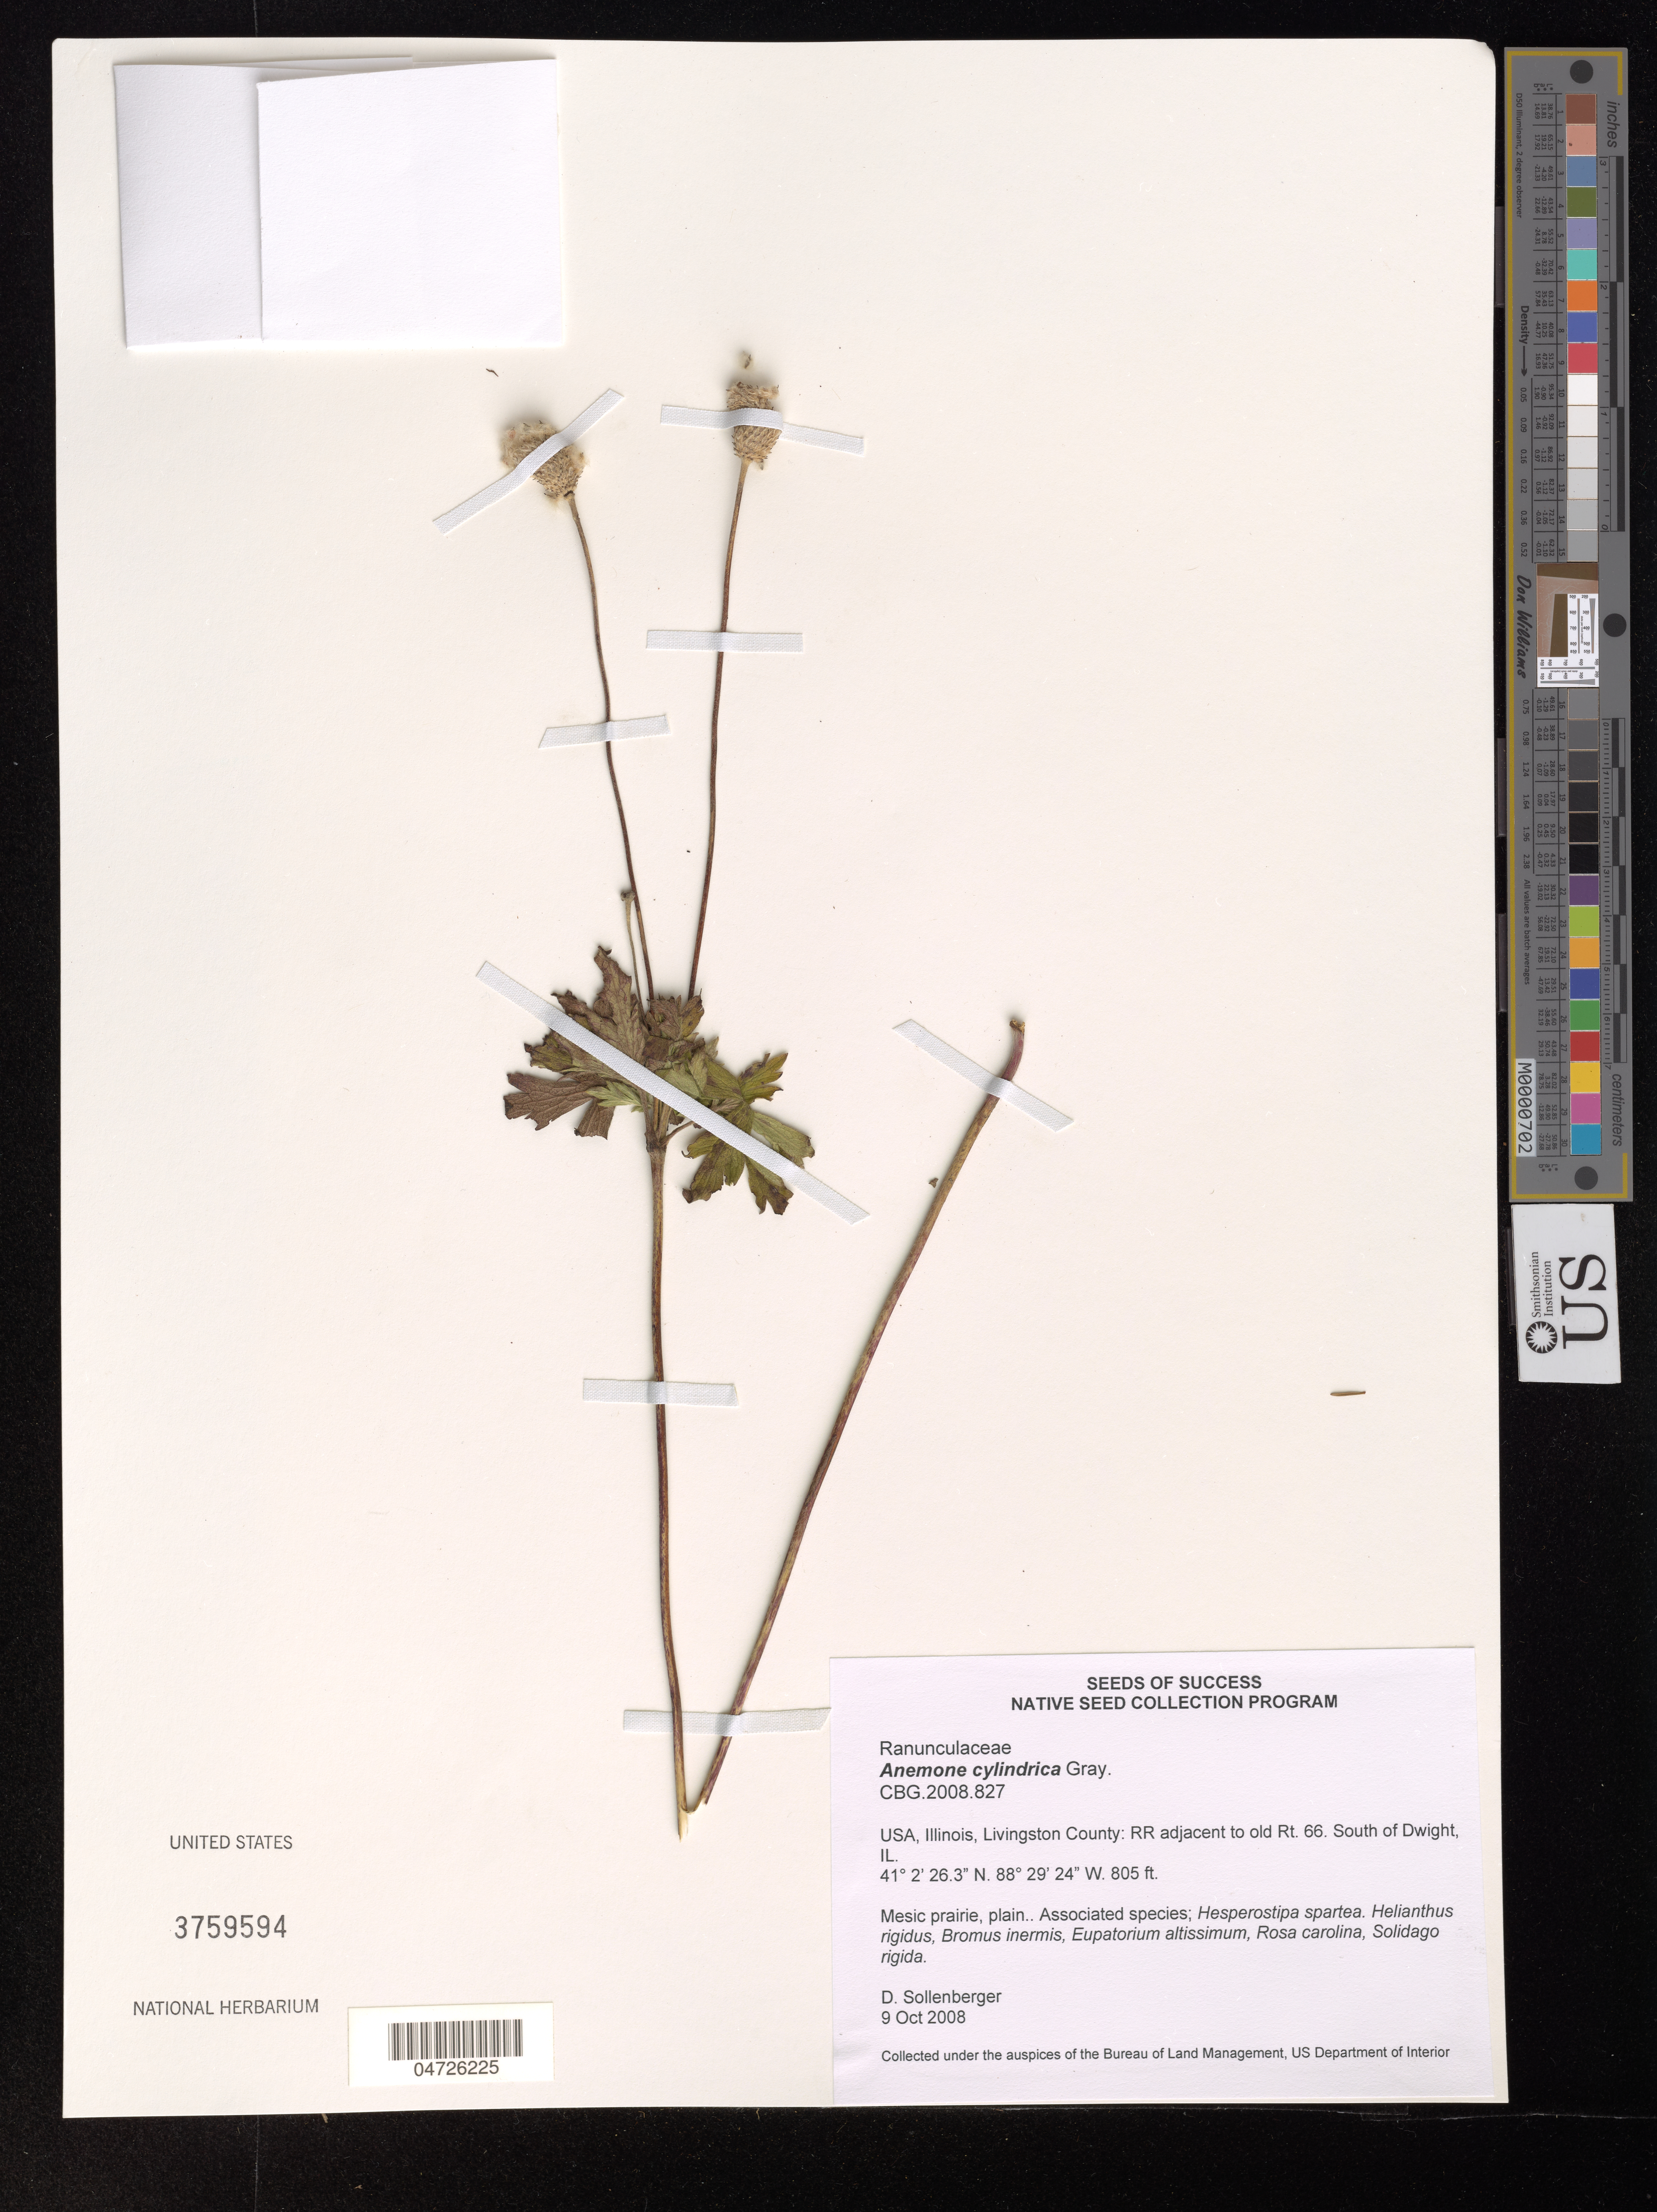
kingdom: Plantae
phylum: Tracheophyta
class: Magnoliopsida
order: Ranunculales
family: Ranunculaceae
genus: Anemone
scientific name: Anemone cylindrica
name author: A. Gray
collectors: D. Sollenberger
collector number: CBG.2008.827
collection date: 2008-10-09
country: United States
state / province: Illinois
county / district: Livingston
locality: Livingston County: RR adjacent to old Rt. 66. South of Dwight.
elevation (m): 245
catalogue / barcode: US 3759594